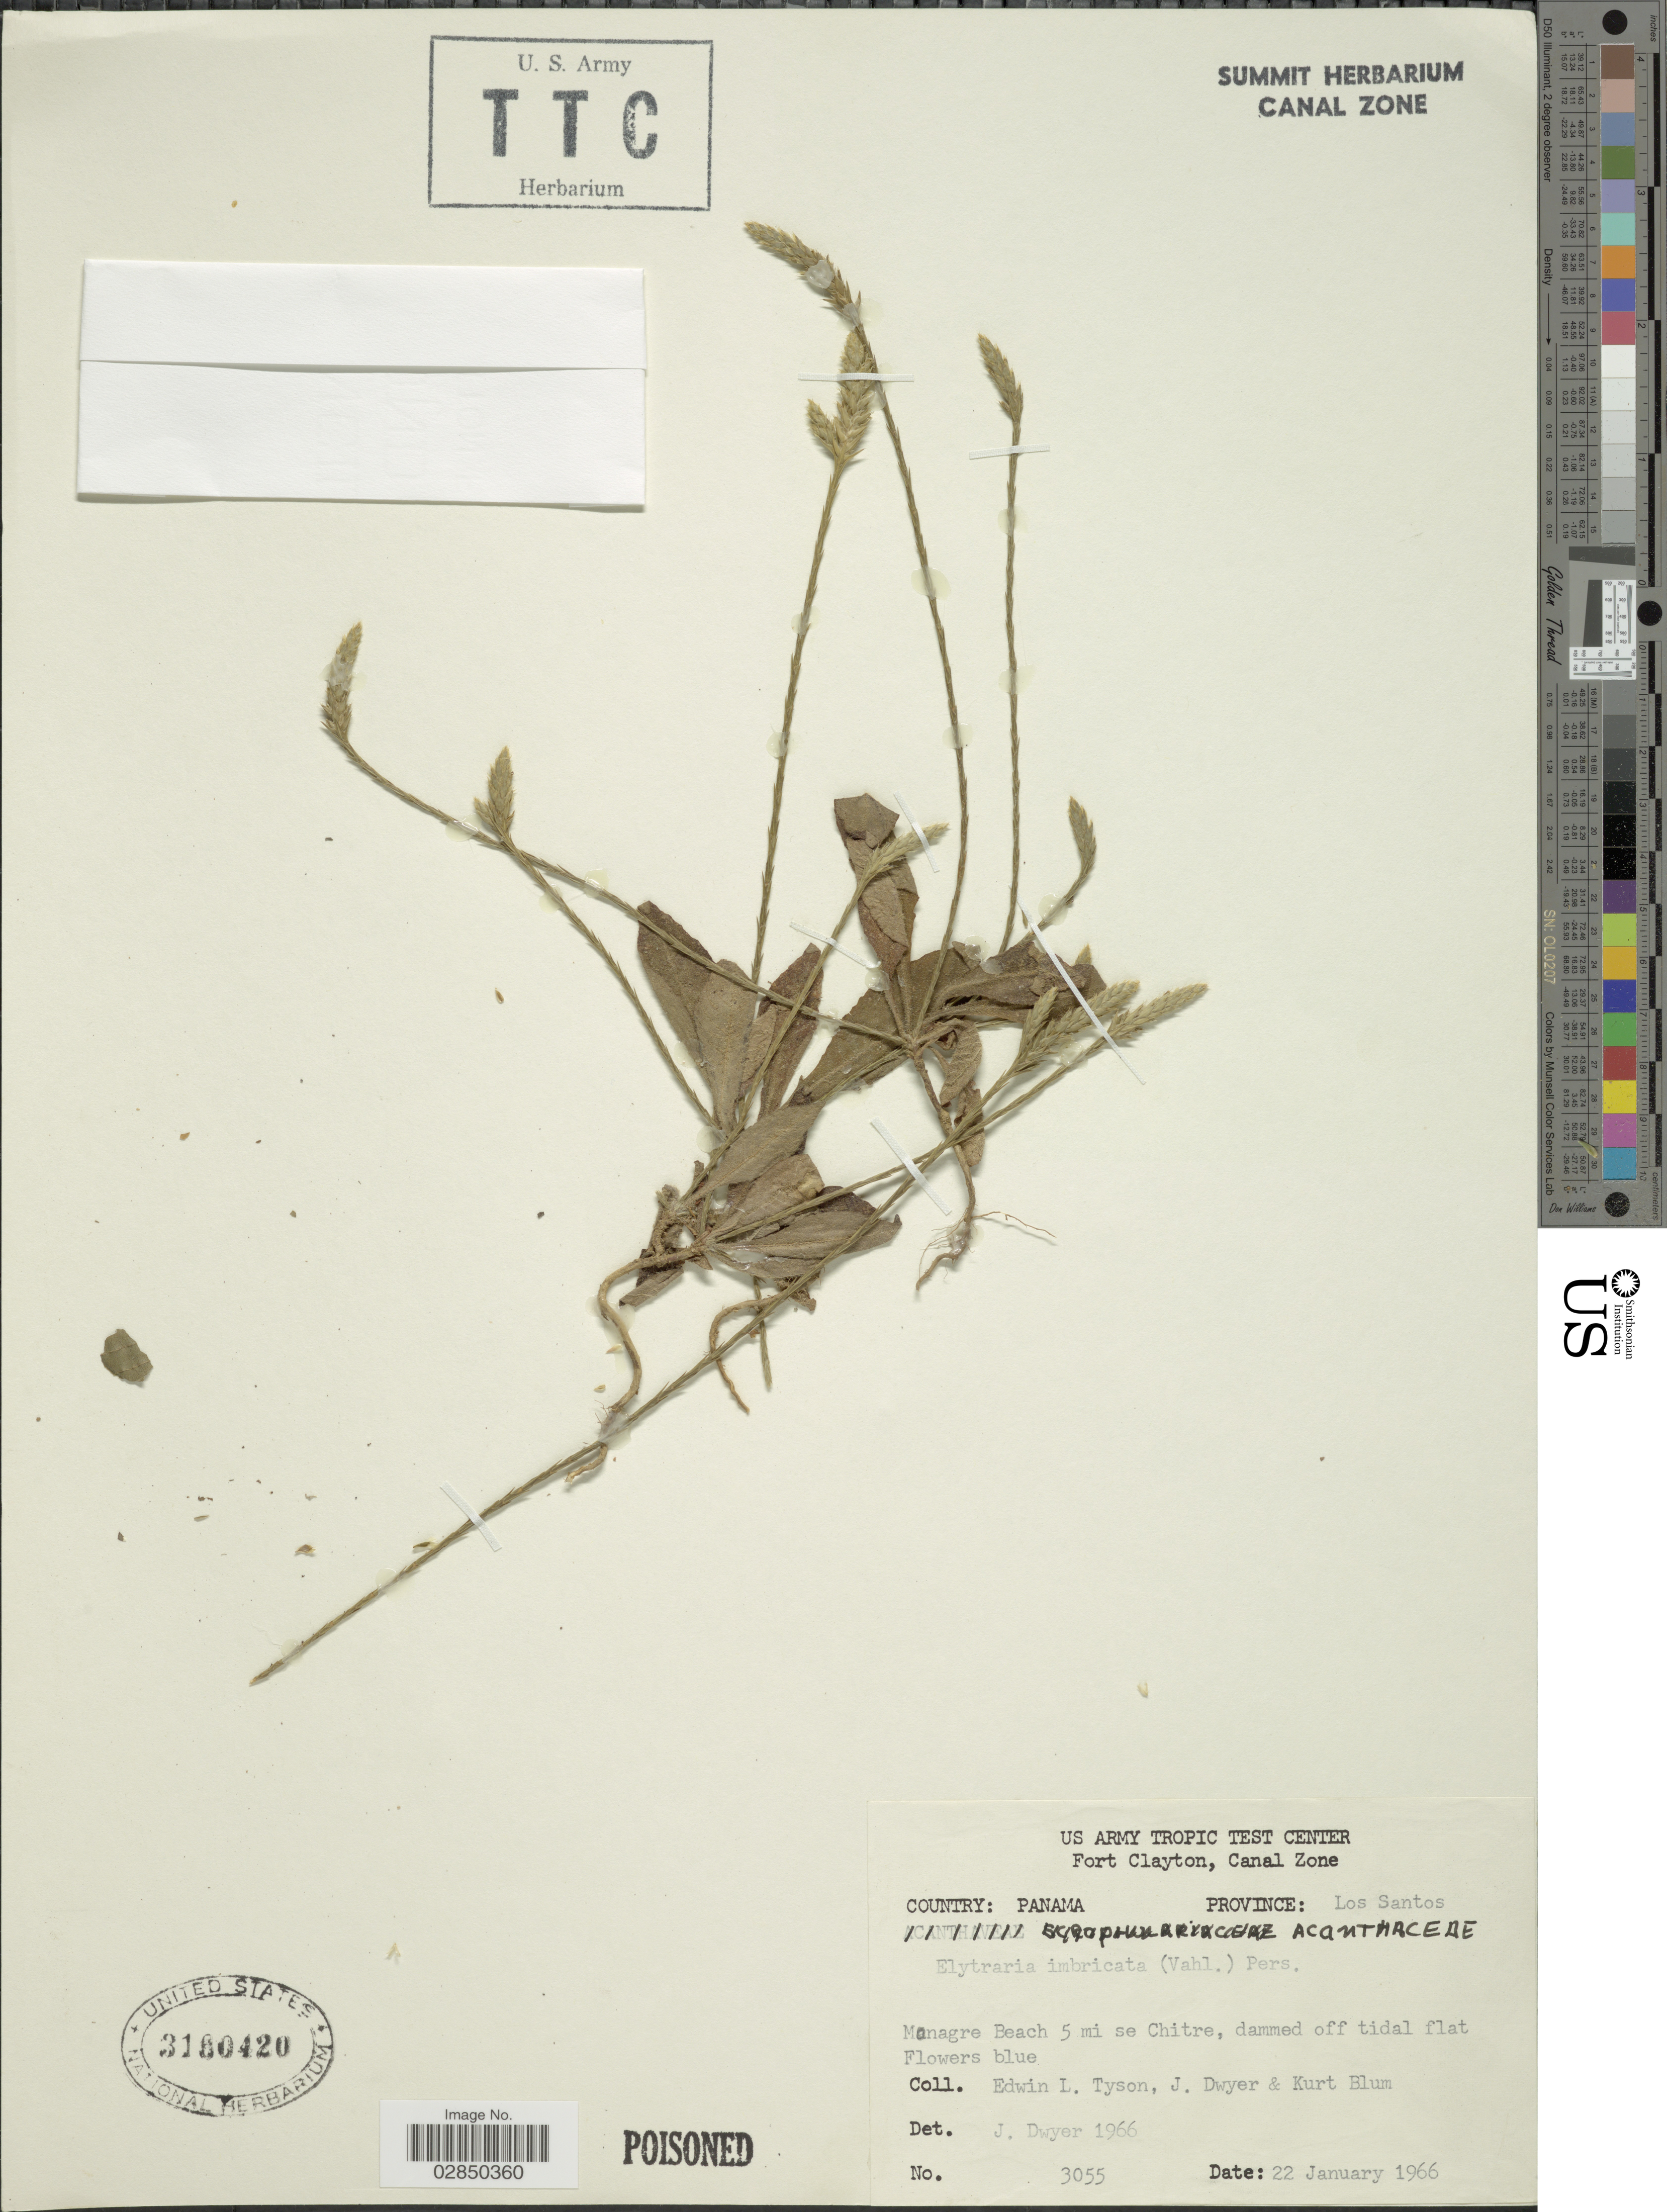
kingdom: Plantae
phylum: Tracheophyta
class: Magnoliopsida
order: Lamiales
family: Acanthaceae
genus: Elytraria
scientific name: Elytraria imbricata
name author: (Vahl) Pers.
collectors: E. L. Tyson, J. Dwyer & K. E. Blum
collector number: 3055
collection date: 1966-01-22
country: Panama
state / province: Los Santos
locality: Monagre Beach 5 mi se of Chitre, dammed of tidal flat.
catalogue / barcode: US 3160420